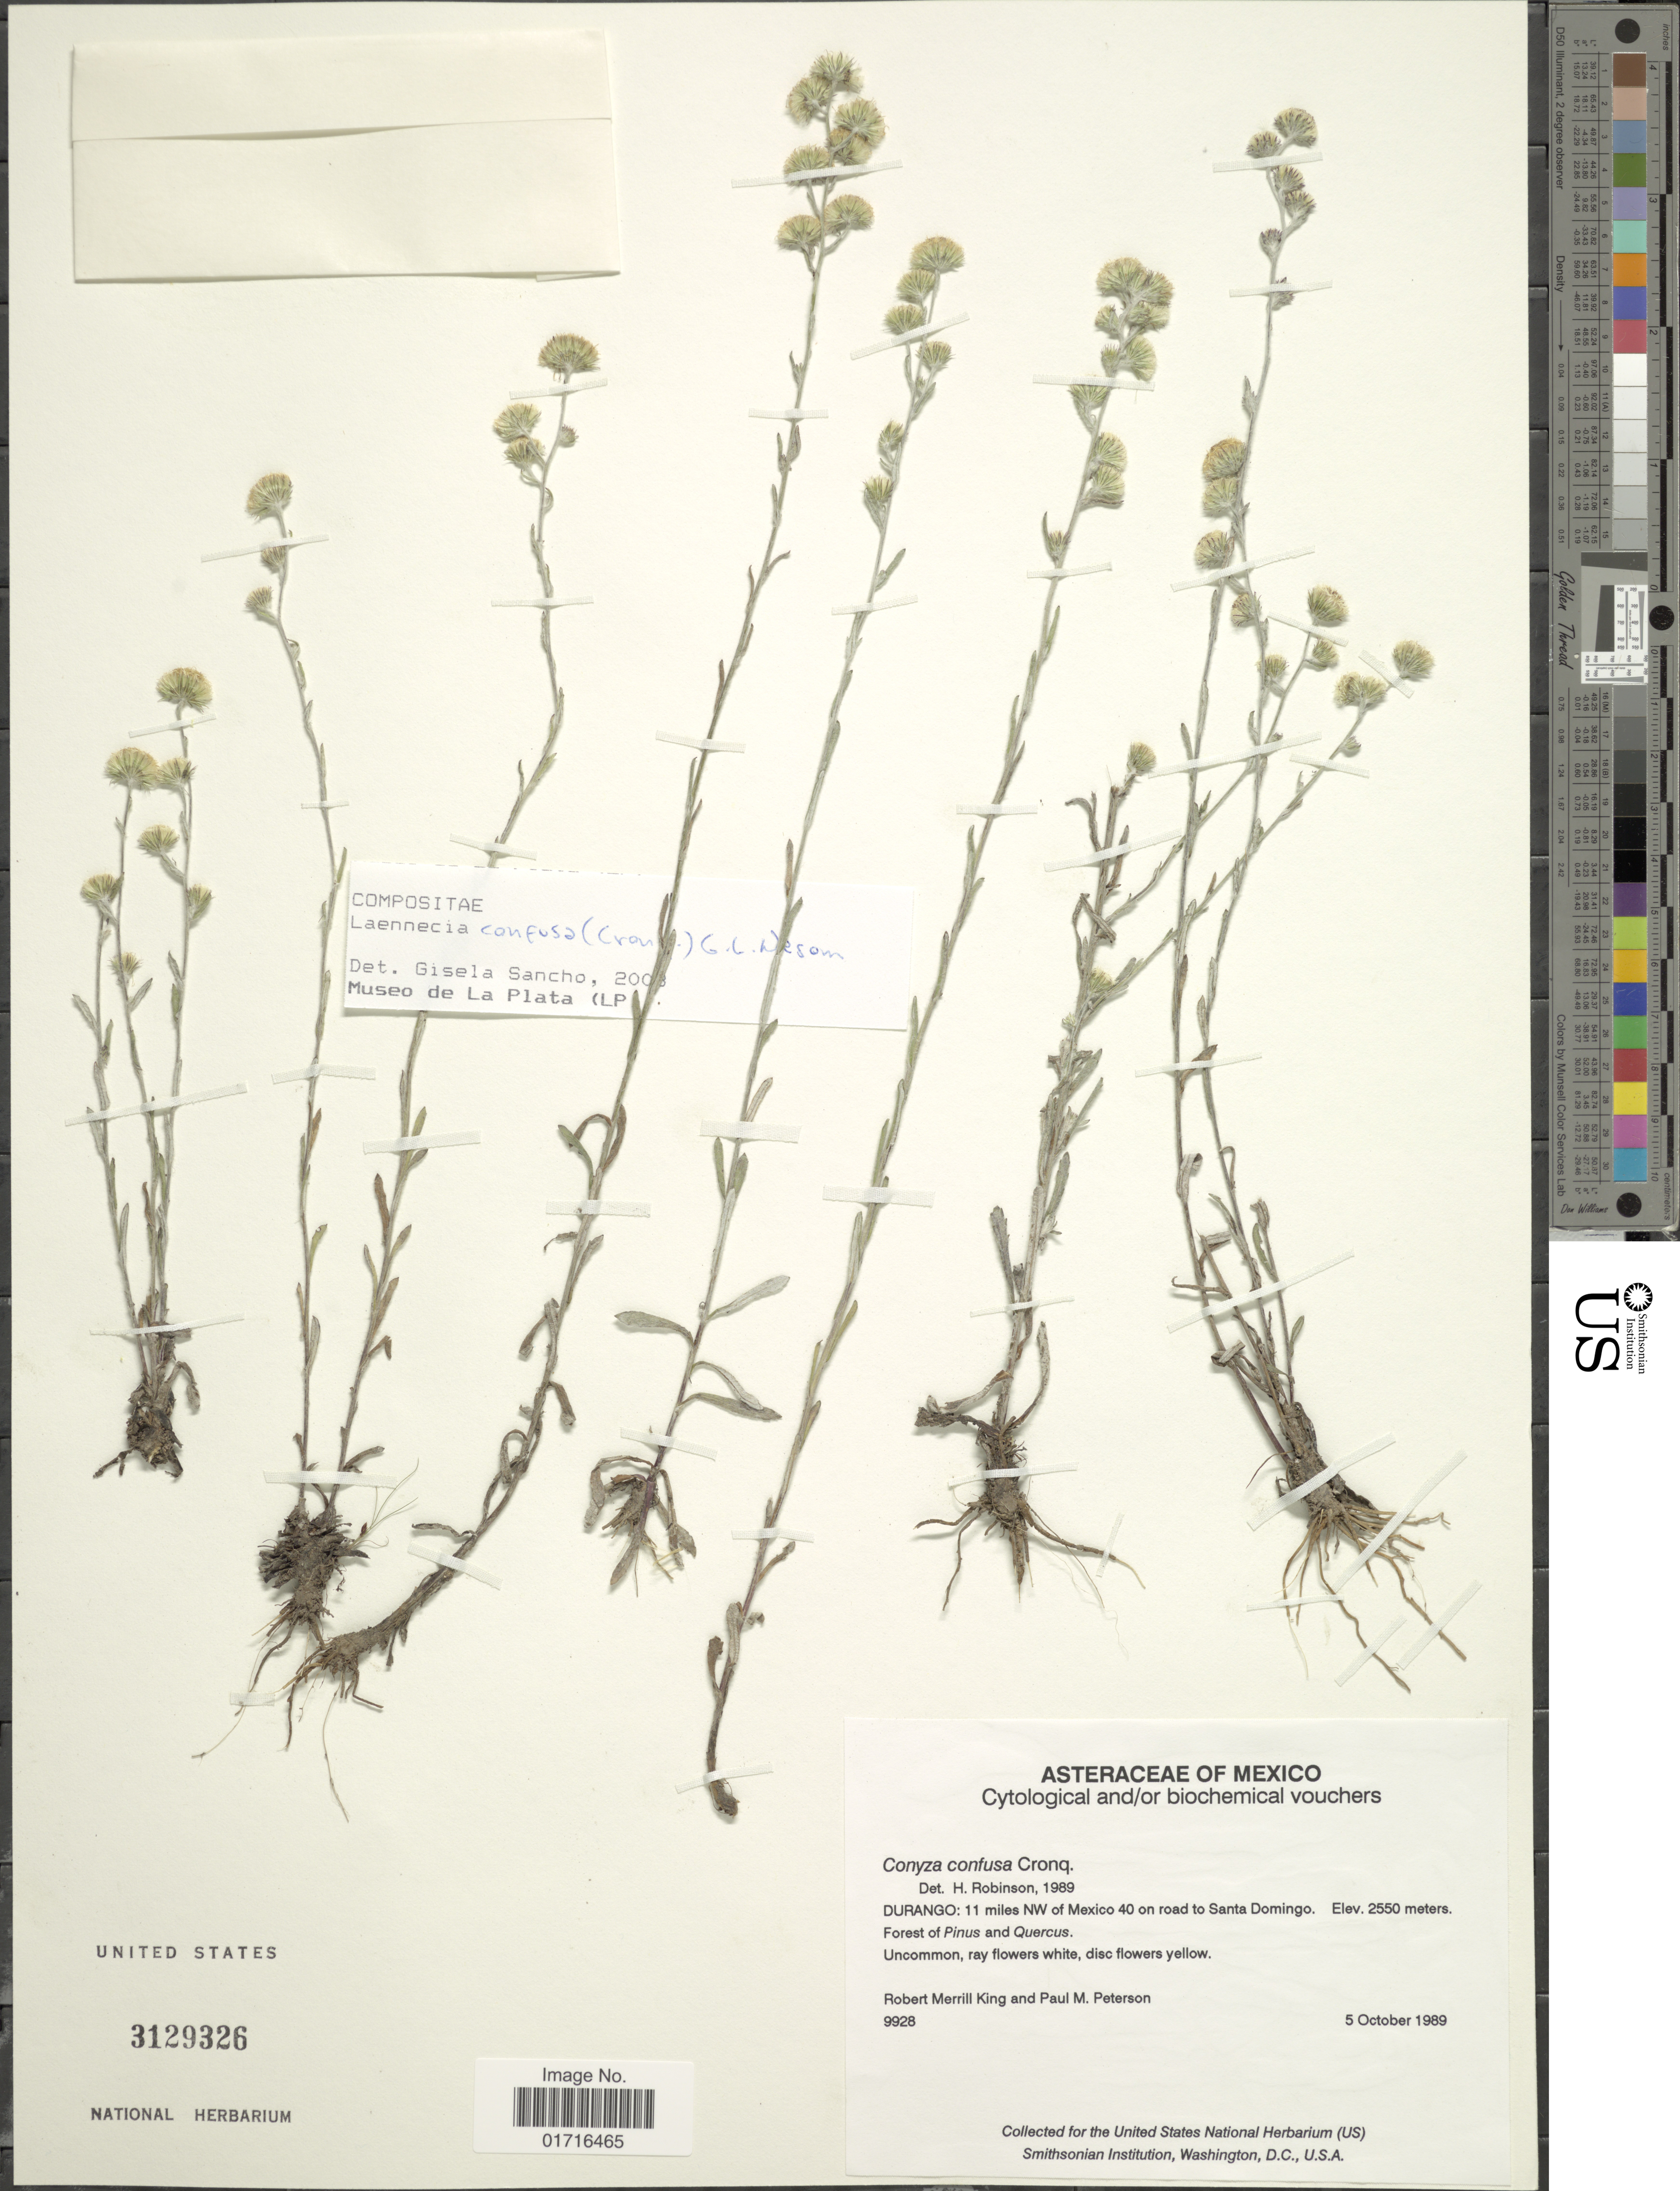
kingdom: Plantae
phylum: Tracheophyta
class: Magnoliopsida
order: Asterales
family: Asteraceae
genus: Conyza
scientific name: Conyza confusa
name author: Cronq.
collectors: R. M. King & P. M. Peterson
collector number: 9928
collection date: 1989-10-05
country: Mexico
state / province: Durango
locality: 11 miles NW of Mexico 40 on road to Santa Domingo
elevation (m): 2550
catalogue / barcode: US 3129326